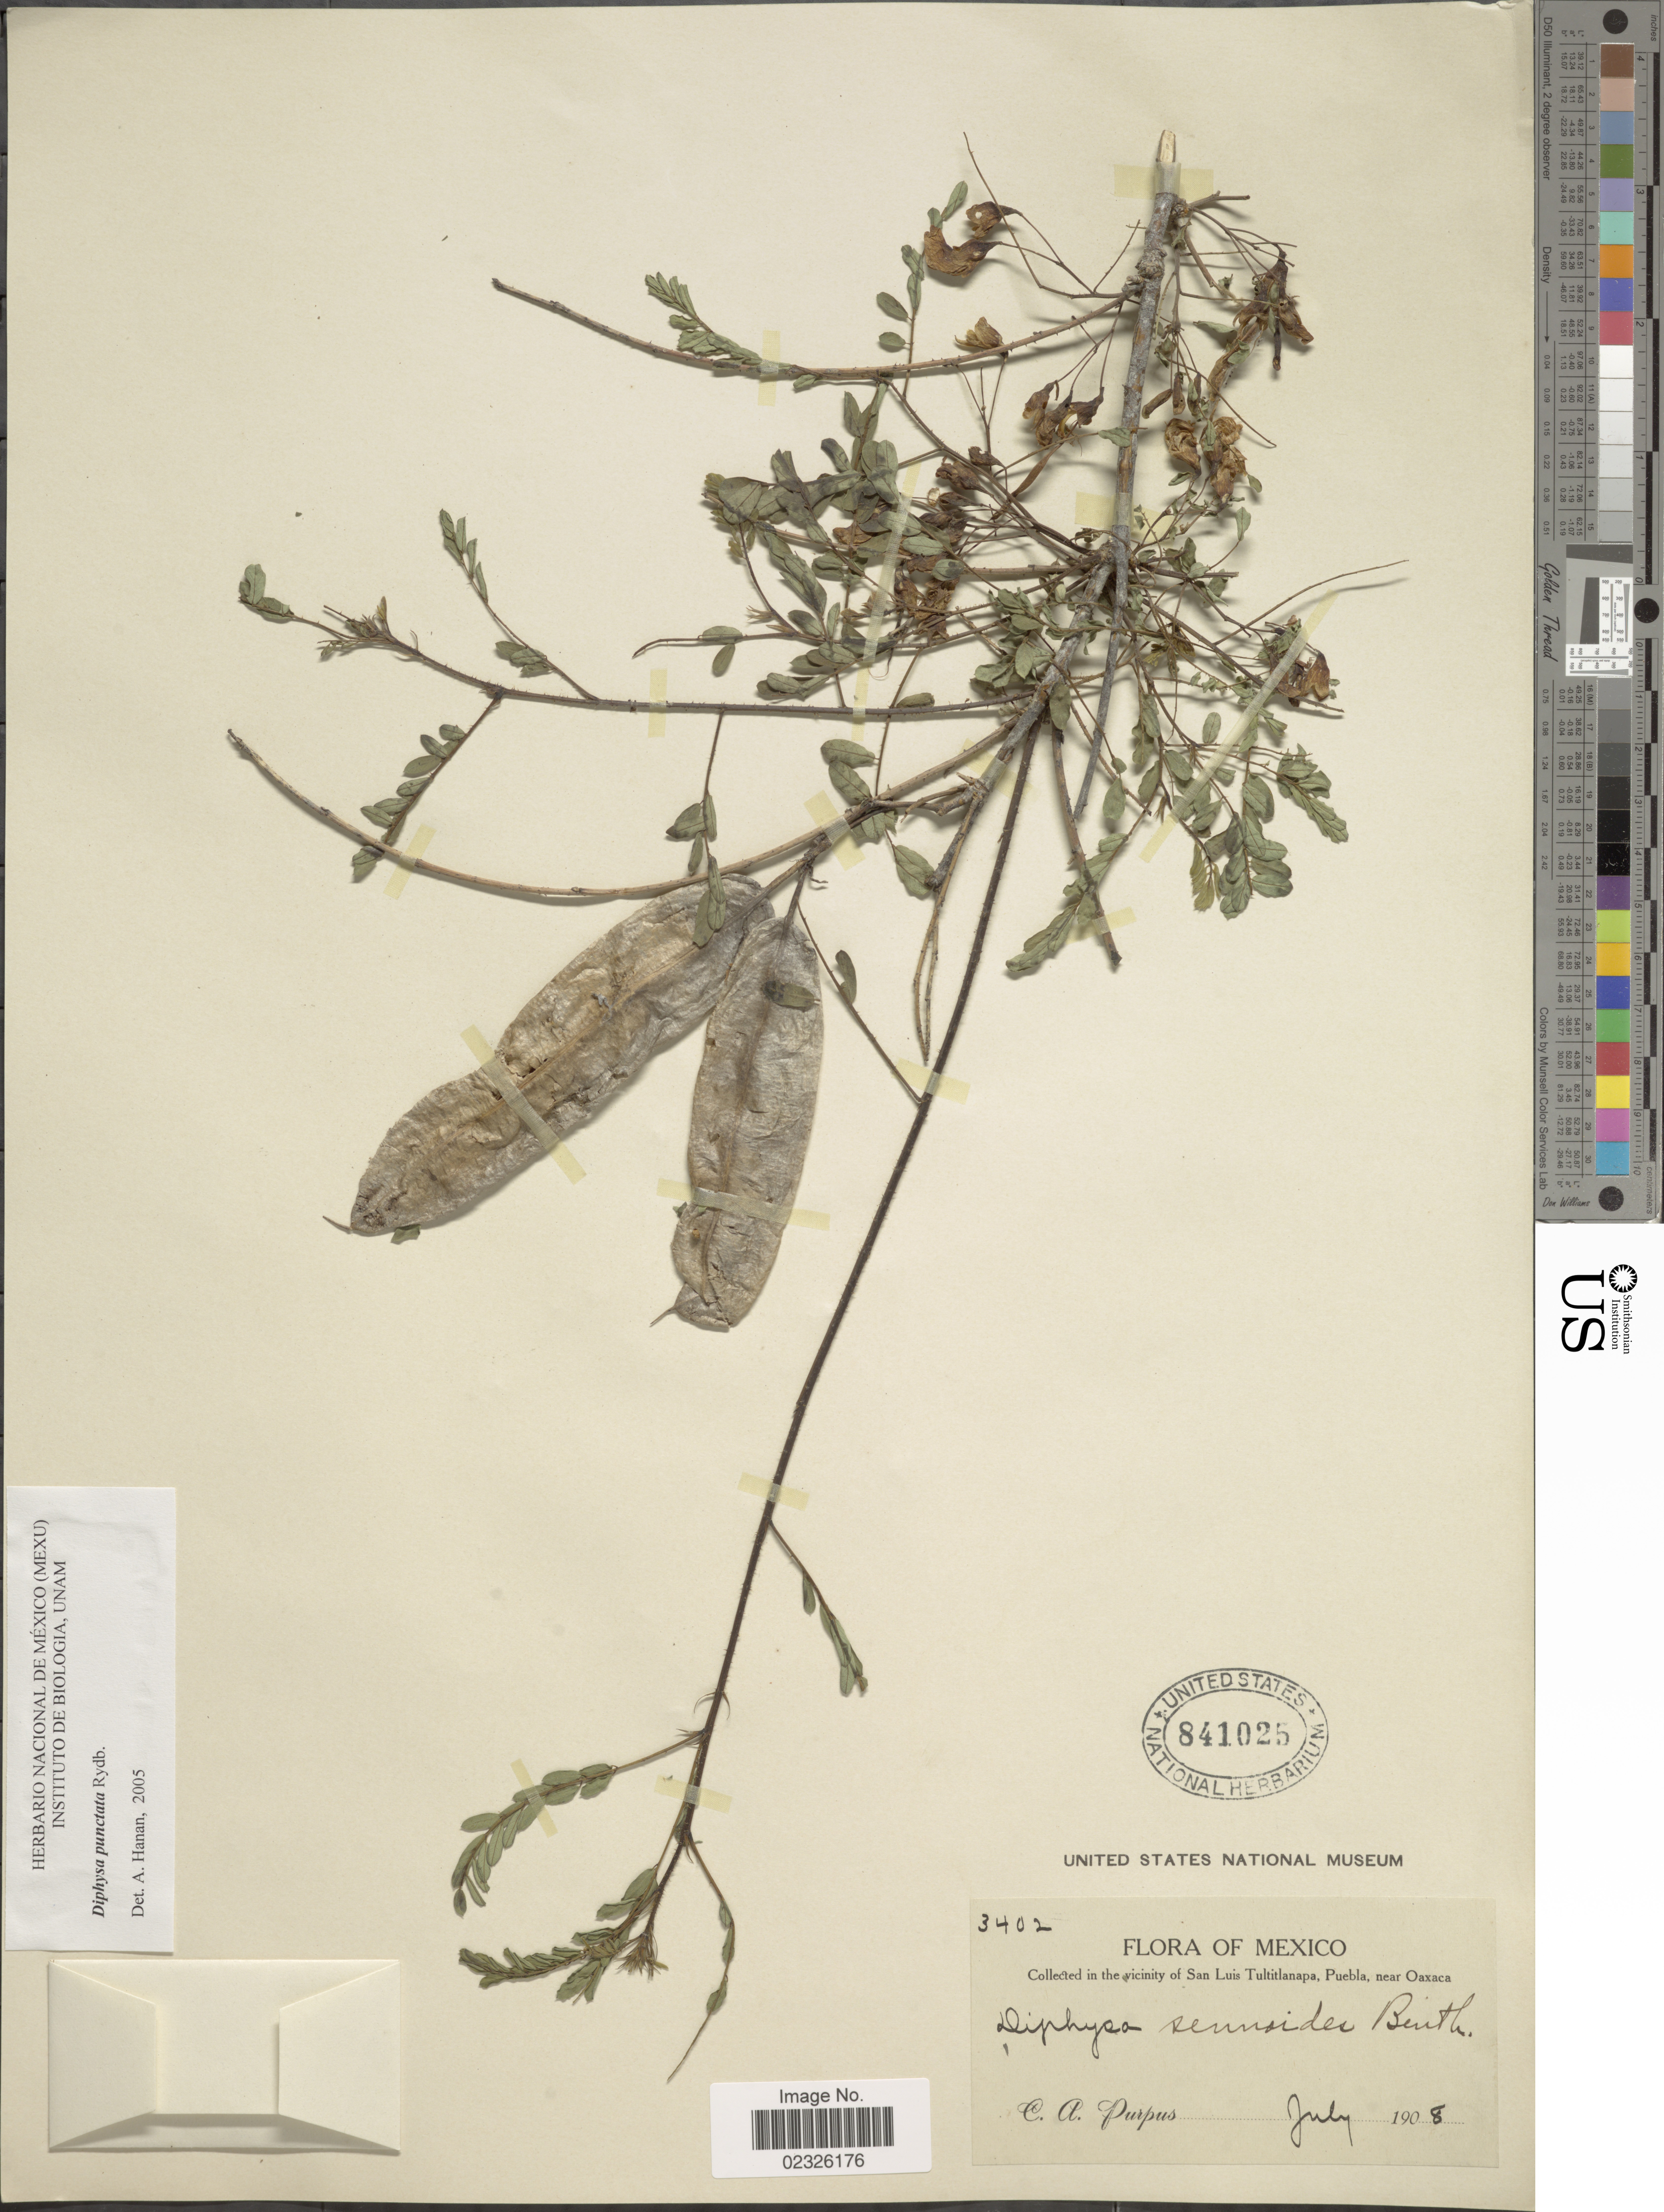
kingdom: Plantae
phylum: Tracheophyta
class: Magnoliopsida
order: Fabales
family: Fabaceae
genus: Diphysa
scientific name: Diphysa punctata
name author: Rydb.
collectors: C. A. Purpus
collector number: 3402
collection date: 1908-07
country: Mexico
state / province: Puebla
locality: In the Vicinity of San Luis Tultitlanapa, Puebla, near Oaxaca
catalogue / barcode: US 841025